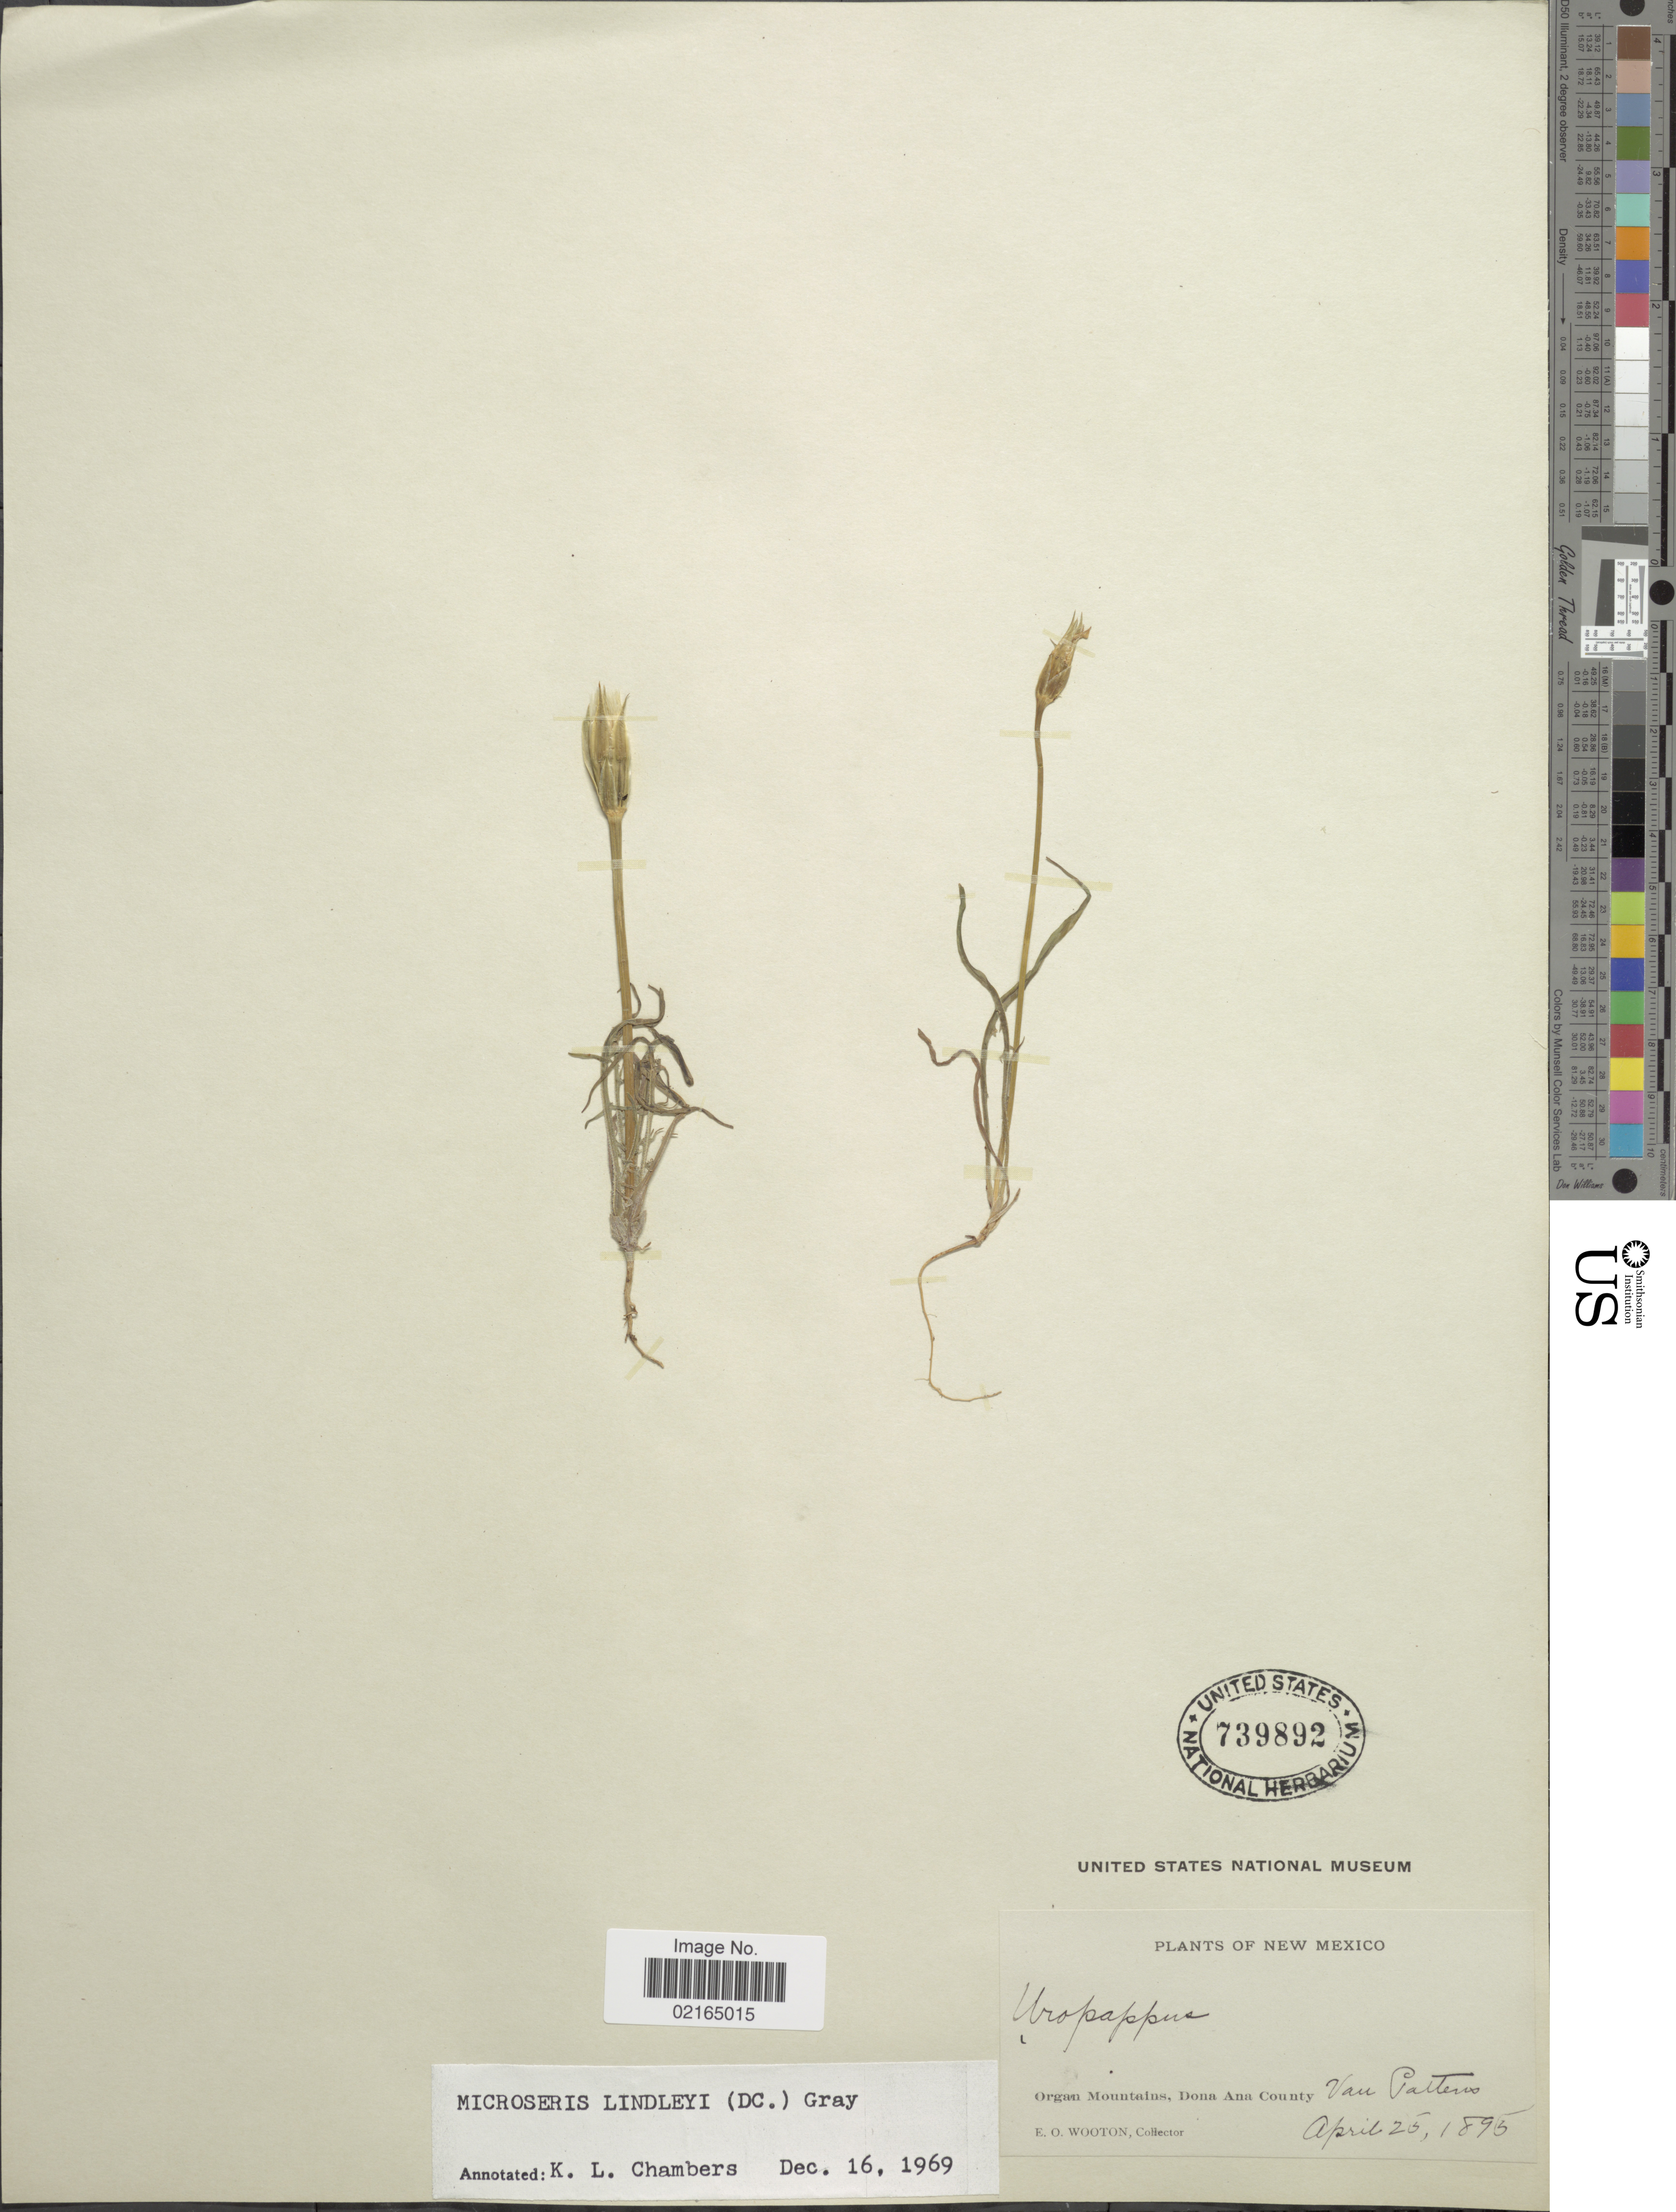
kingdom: Plantae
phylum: Tracheophyta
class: Magnoliopsida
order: Asterales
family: Asteraceae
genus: Uropappus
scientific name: Uropappus lindleyi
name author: (DC.) Nutt.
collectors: E. O. Wooton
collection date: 1895-04-25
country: United States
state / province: New Mexico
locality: Organ Mountains, Dona Ana County, Van Patters.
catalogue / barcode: US 739892